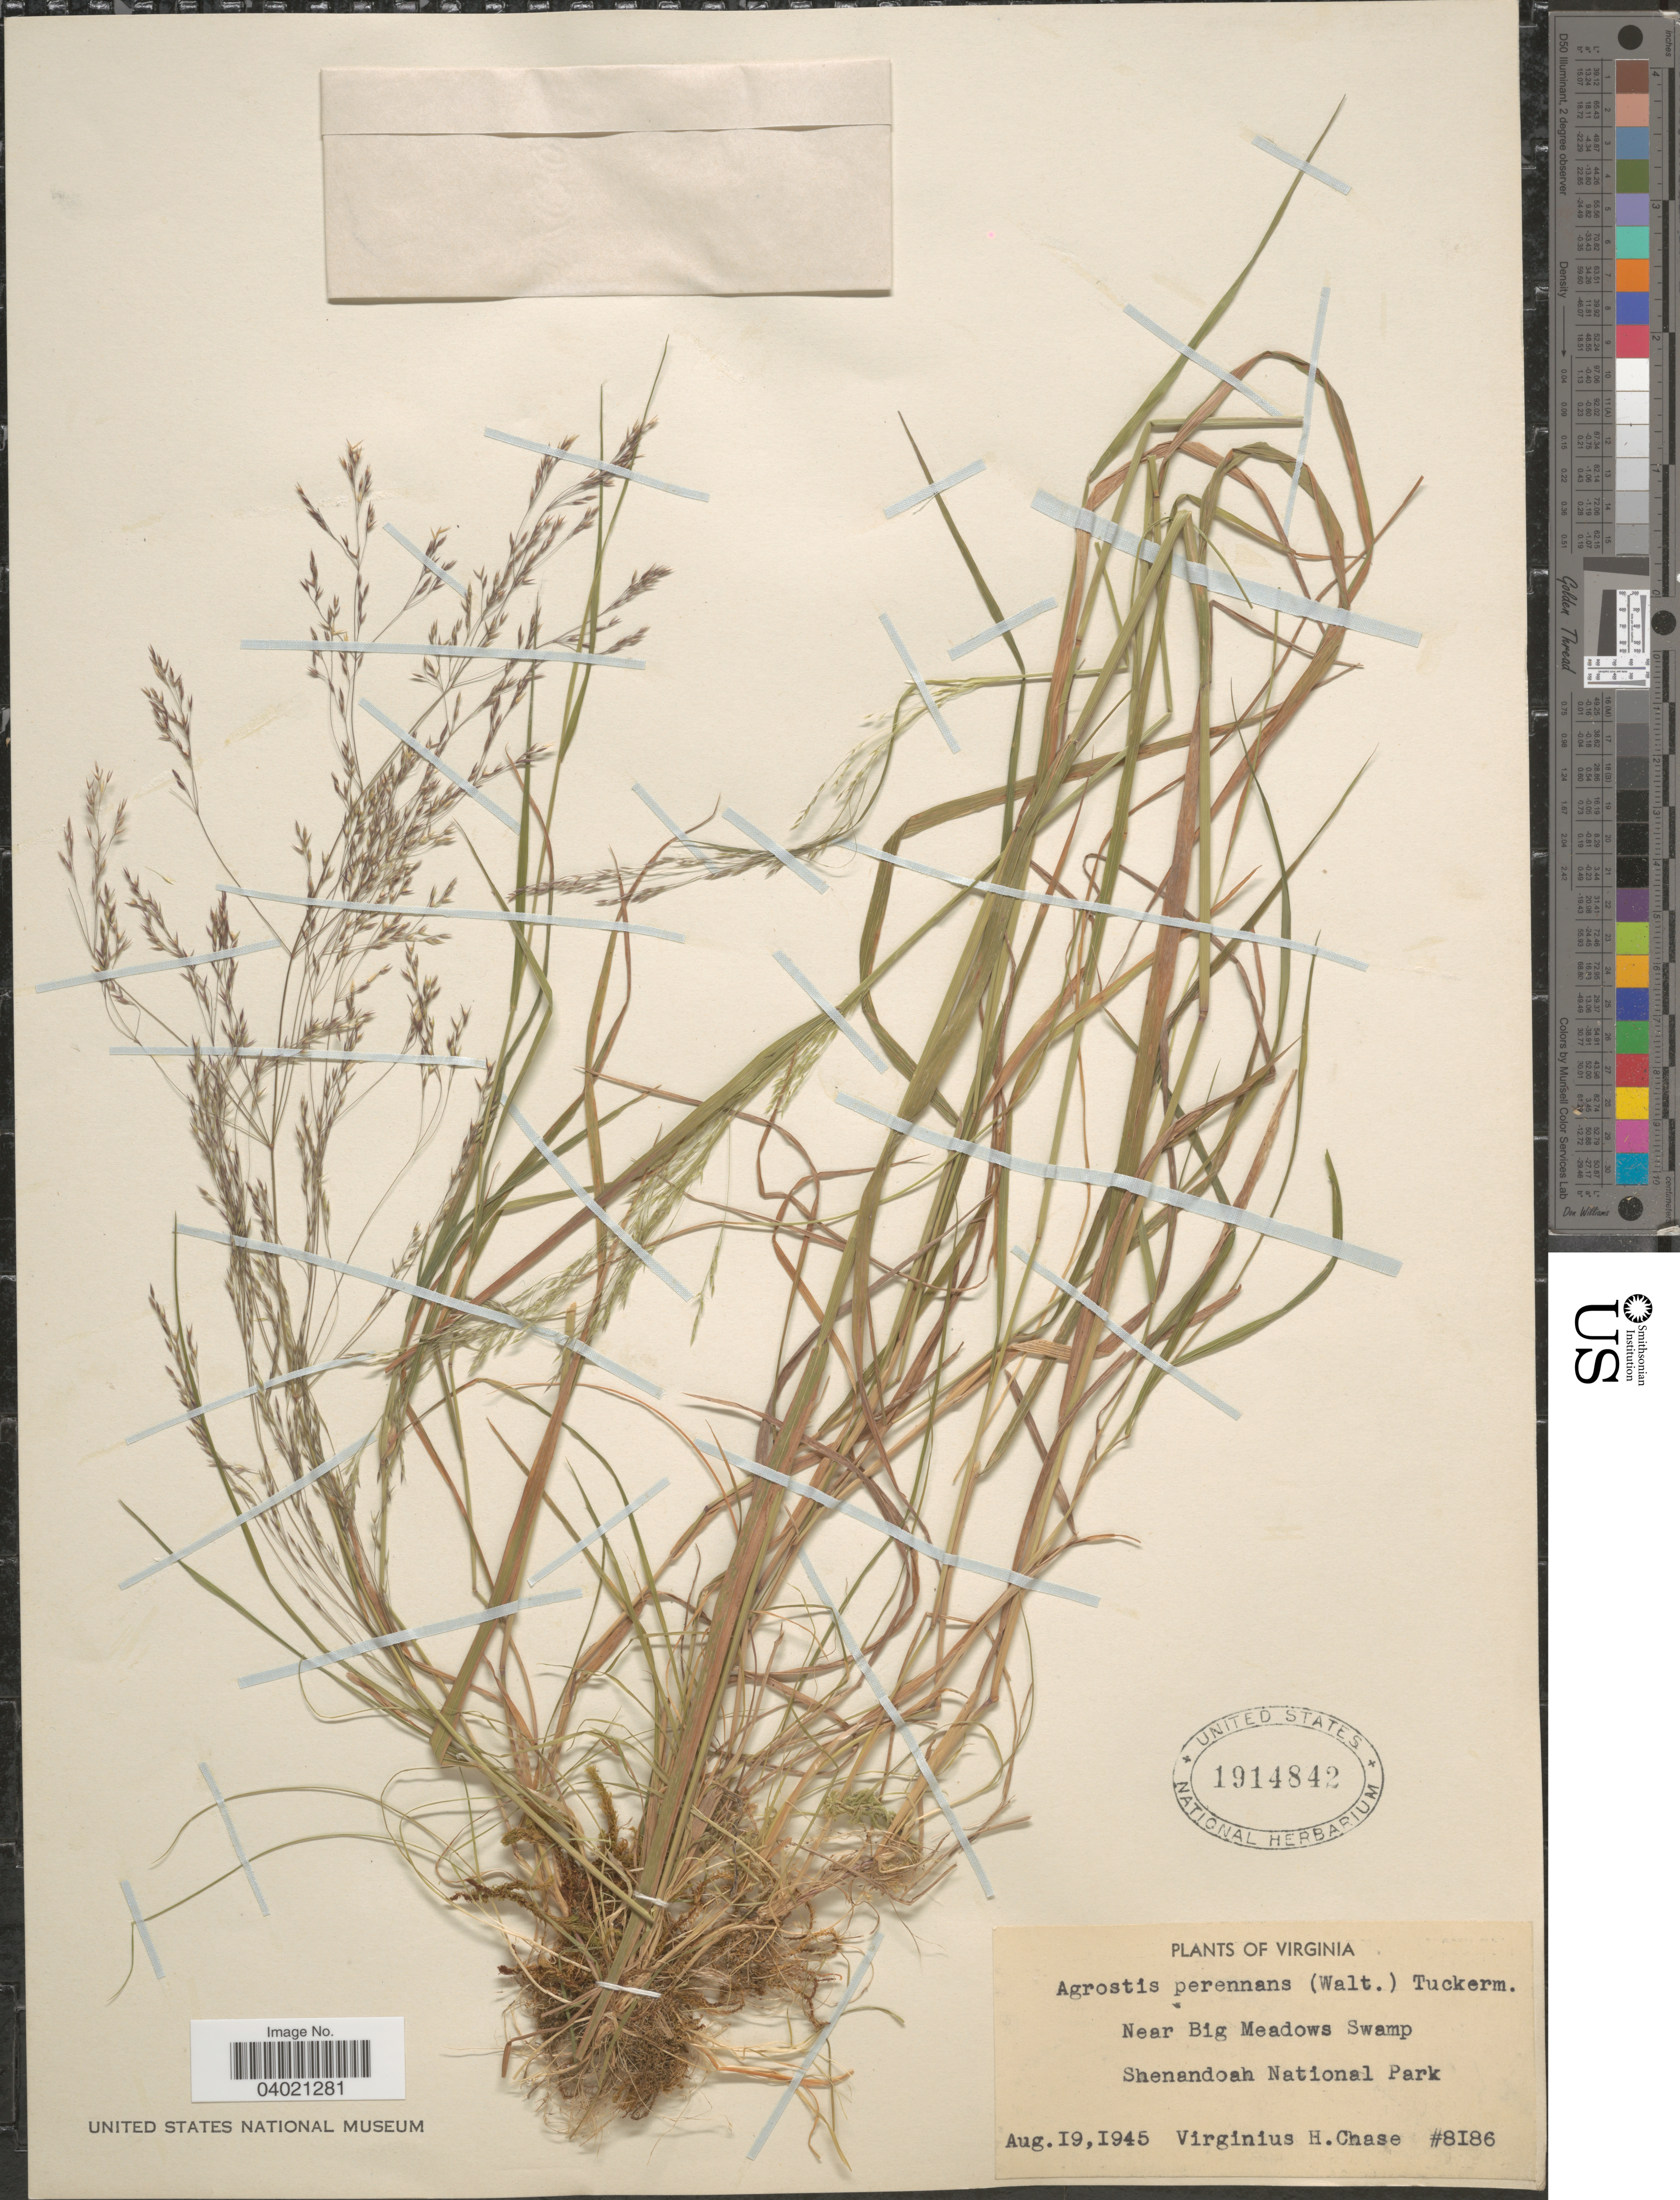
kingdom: Plantae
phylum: Tracheophyta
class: Liliopsida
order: Poales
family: Poaceae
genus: Agrostis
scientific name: Agrostis perennans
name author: (Walter) Tuck.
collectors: V. H. Chase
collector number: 8186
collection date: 1945-08-19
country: United States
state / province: Virginia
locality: Near Big Meadows Swamp. Shenandoah National Park.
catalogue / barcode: US 1914842